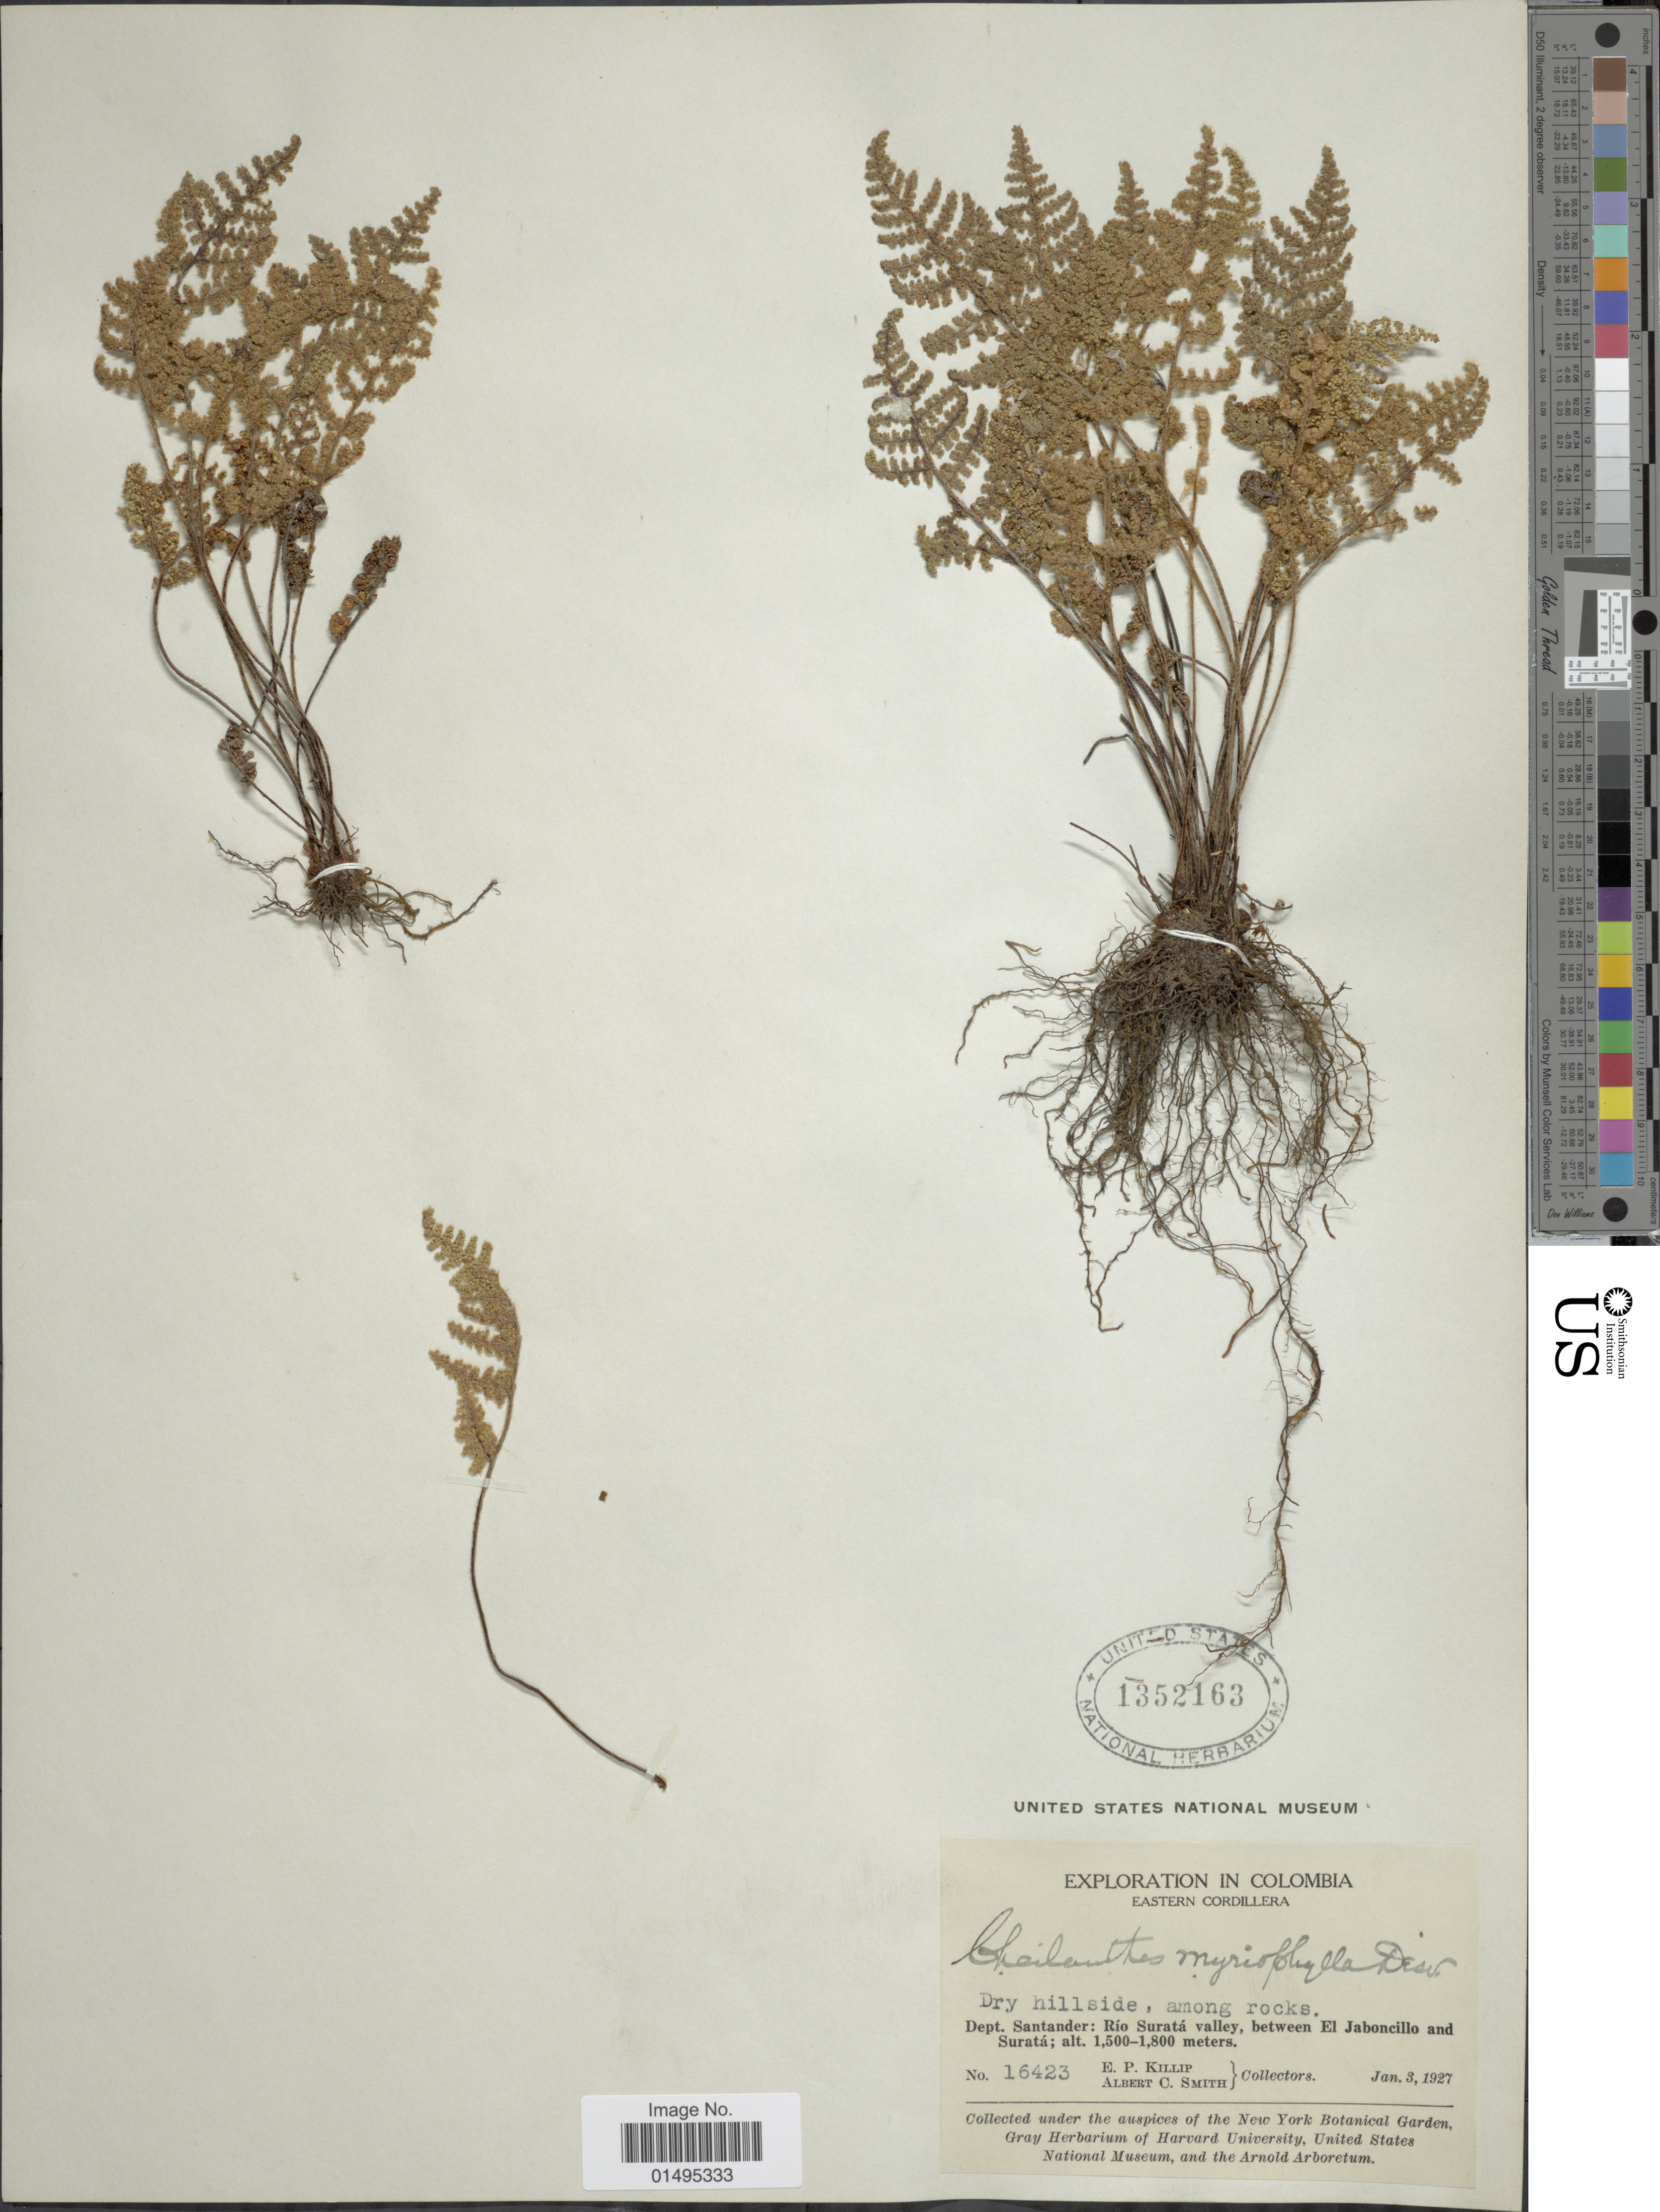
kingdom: Plantae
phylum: Tracheophyta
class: Polypodiopsida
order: Polypodiales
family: Pteridaceae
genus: Myriopteris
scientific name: Myriopteris myriophylla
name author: (Desv.) J. Sm.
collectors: E. P. Killip & A. C. Smith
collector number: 19423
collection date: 1927-01-03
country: Colombia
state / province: Santander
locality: Exploration in Colombia, Eastern Cordillera, Dept. Santander: Rio Surata valley, between El Jaboncillo and Surata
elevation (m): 1500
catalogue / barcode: US 1352163